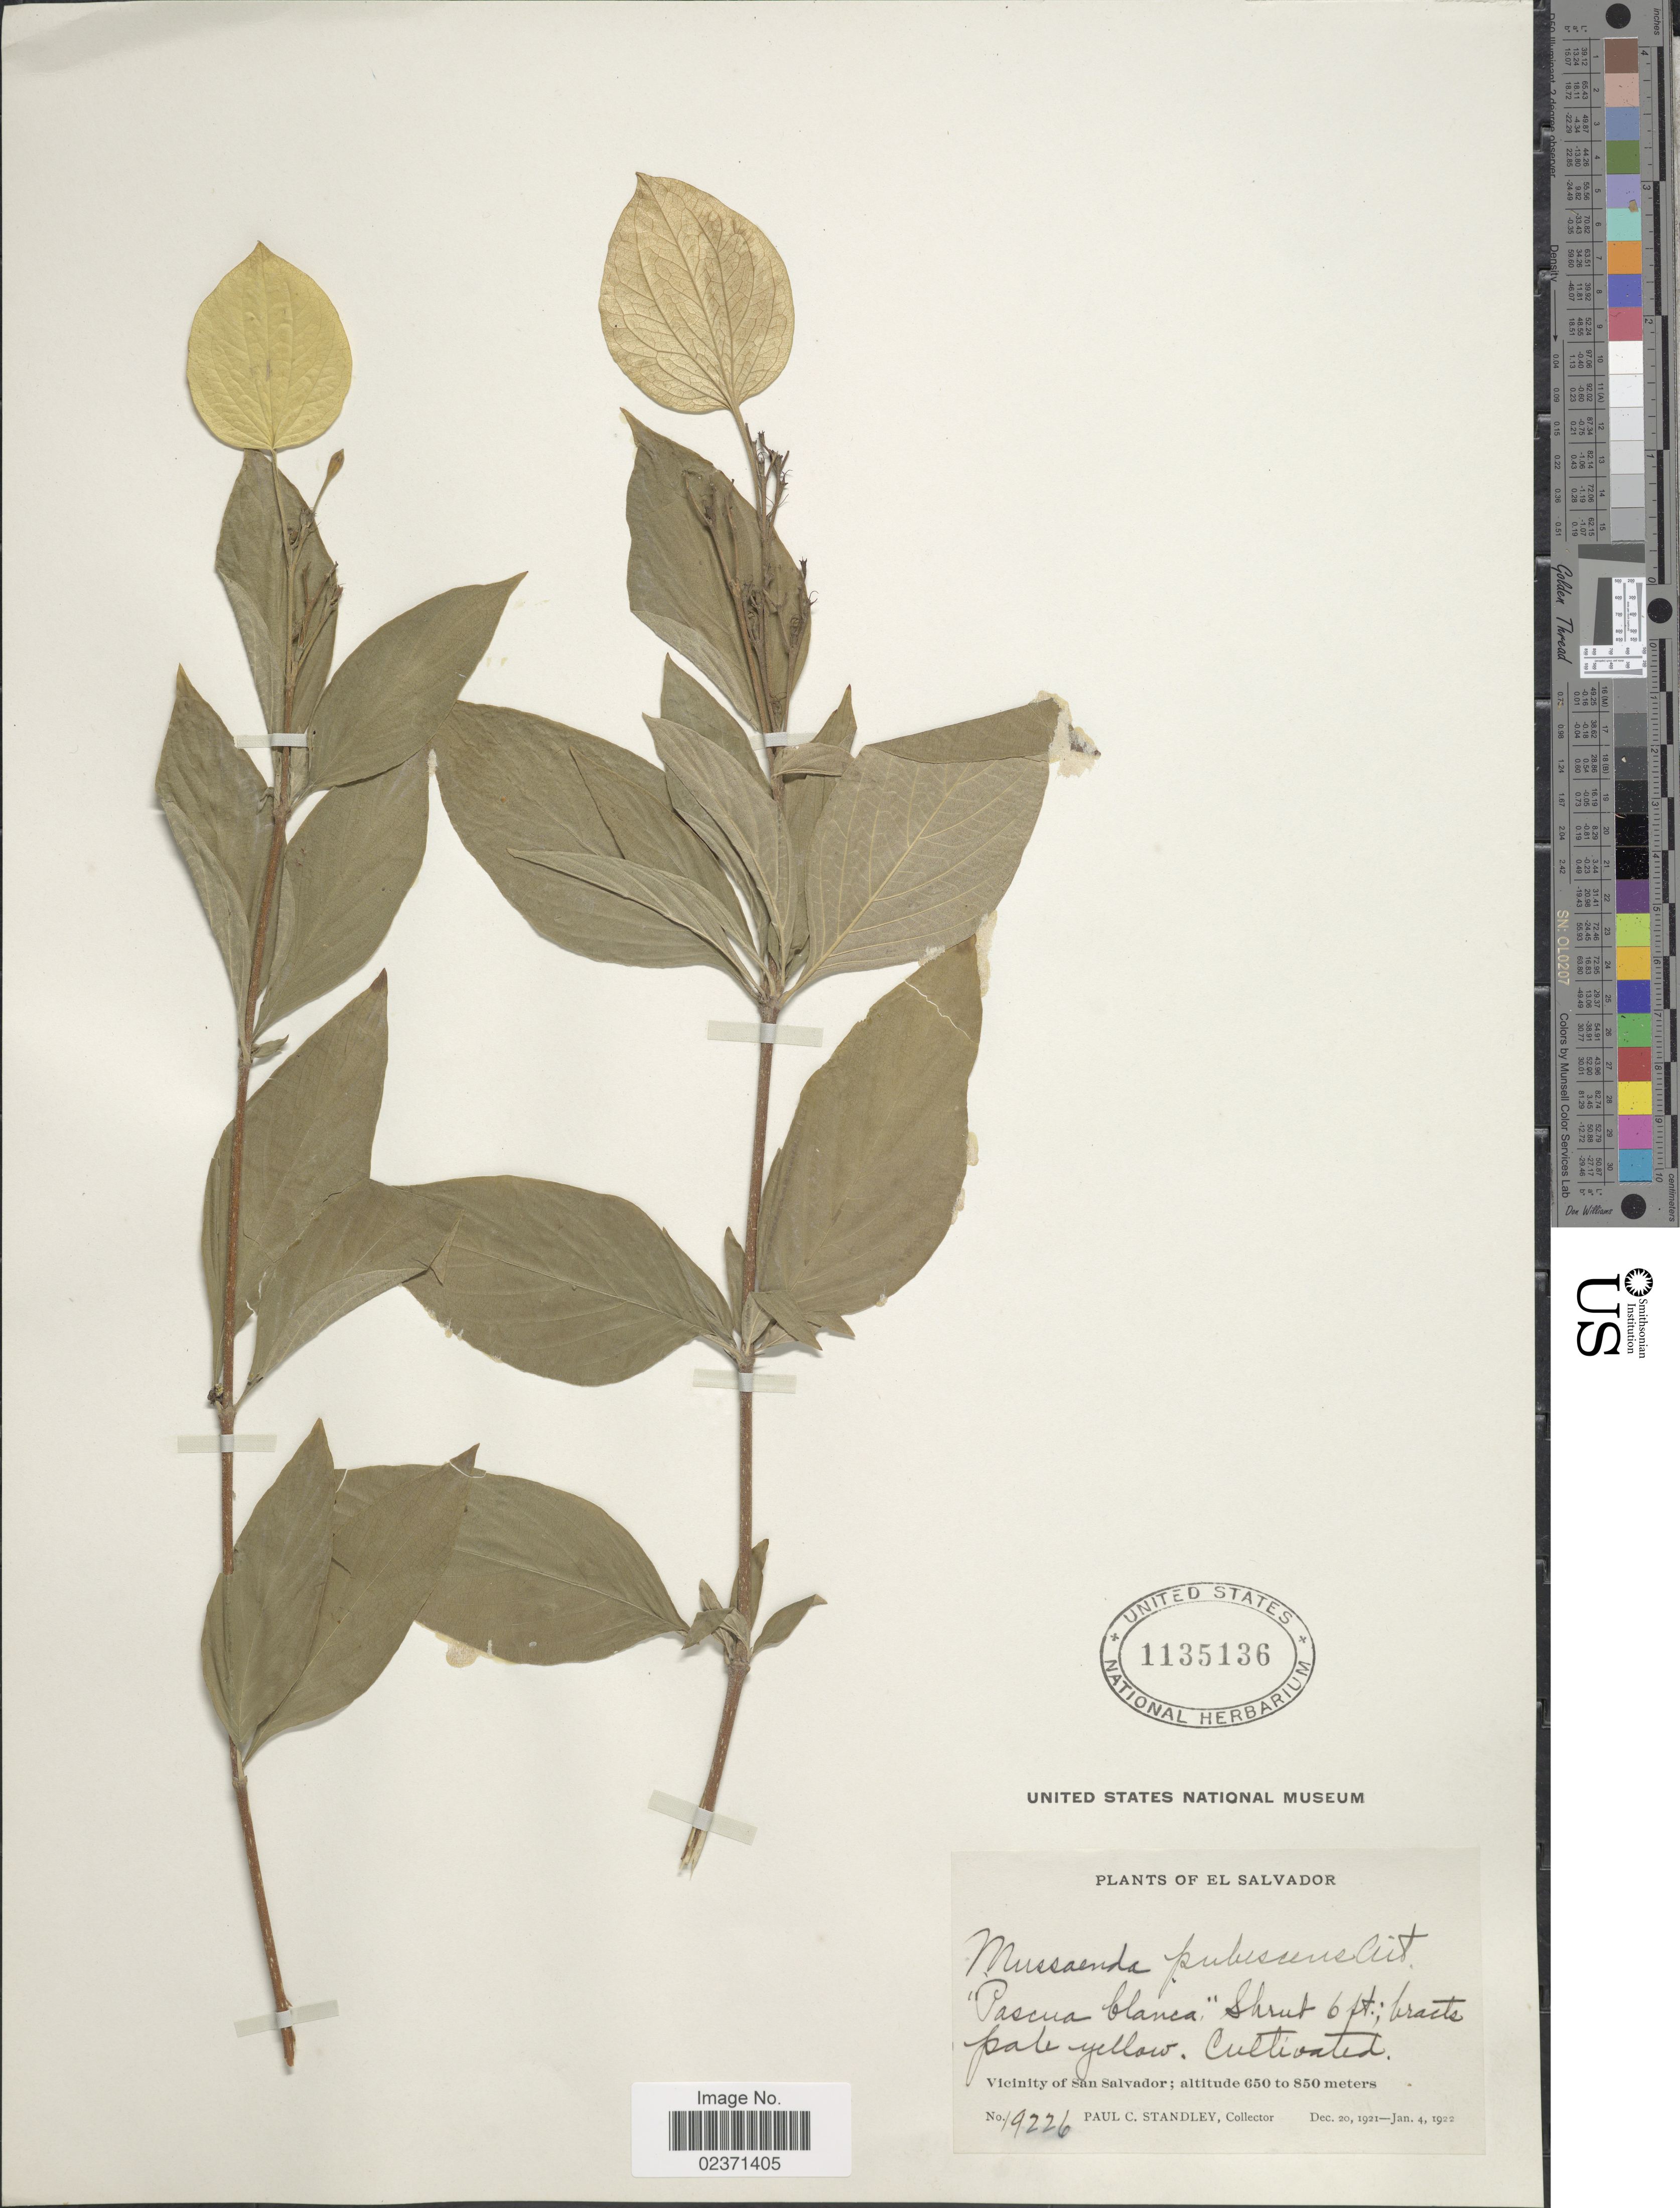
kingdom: Plantae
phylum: Tracheophyta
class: Magnoliopsida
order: Gentianales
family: Rubiaceae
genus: Mussaenda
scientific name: Mussaenda pubescens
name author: W.T. Aiton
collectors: P. C. Standley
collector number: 19226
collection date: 1921-12-20/1922-01-04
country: El Salvador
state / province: San Salvador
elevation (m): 650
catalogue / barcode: US 1135136